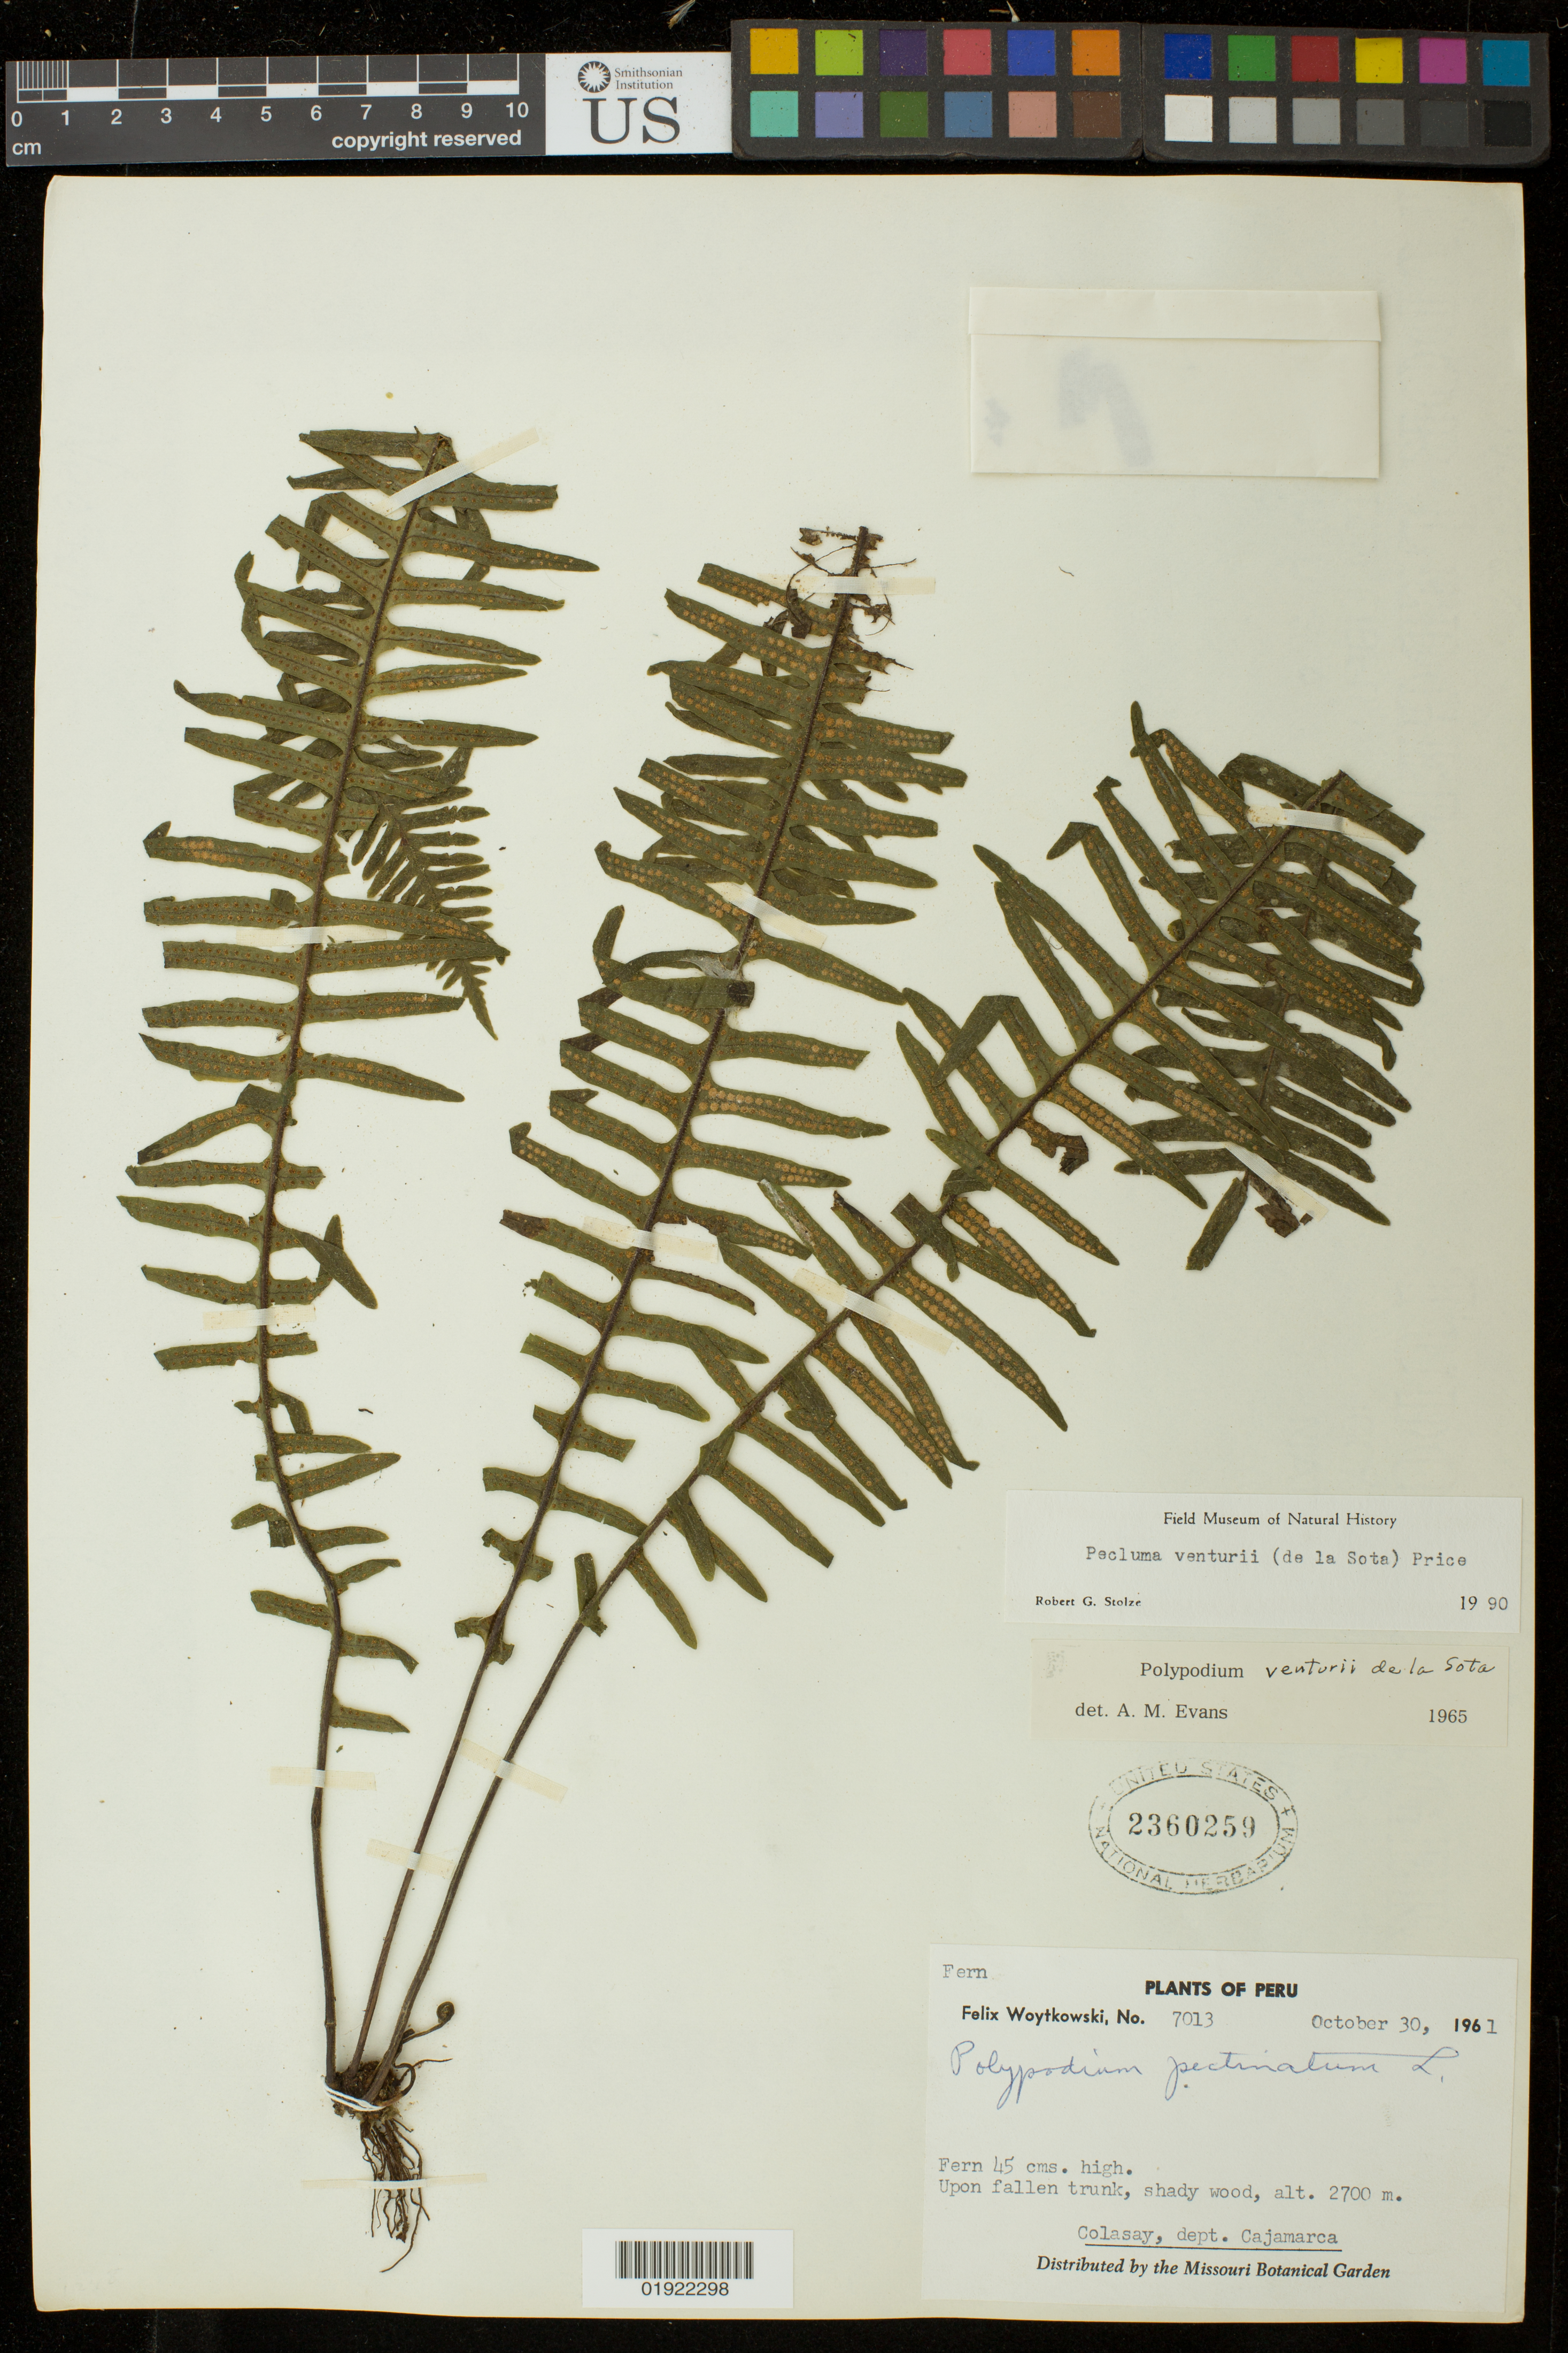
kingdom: Plantae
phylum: Tracheophyta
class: Polypodiopsida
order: Polypodiales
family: Polypodiaceae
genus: Pecluma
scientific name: Pecluma venturii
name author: (de la Sota) M.G. Price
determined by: Stolze, R. G.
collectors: F. Woytkowski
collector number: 7013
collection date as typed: October 30, 1961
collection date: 1961-10-30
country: Peru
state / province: Cajamarca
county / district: Jaén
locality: Colasay, dept. Cajamarca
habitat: upon fallen trunk, shady wood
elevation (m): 2700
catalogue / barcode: US 2360259